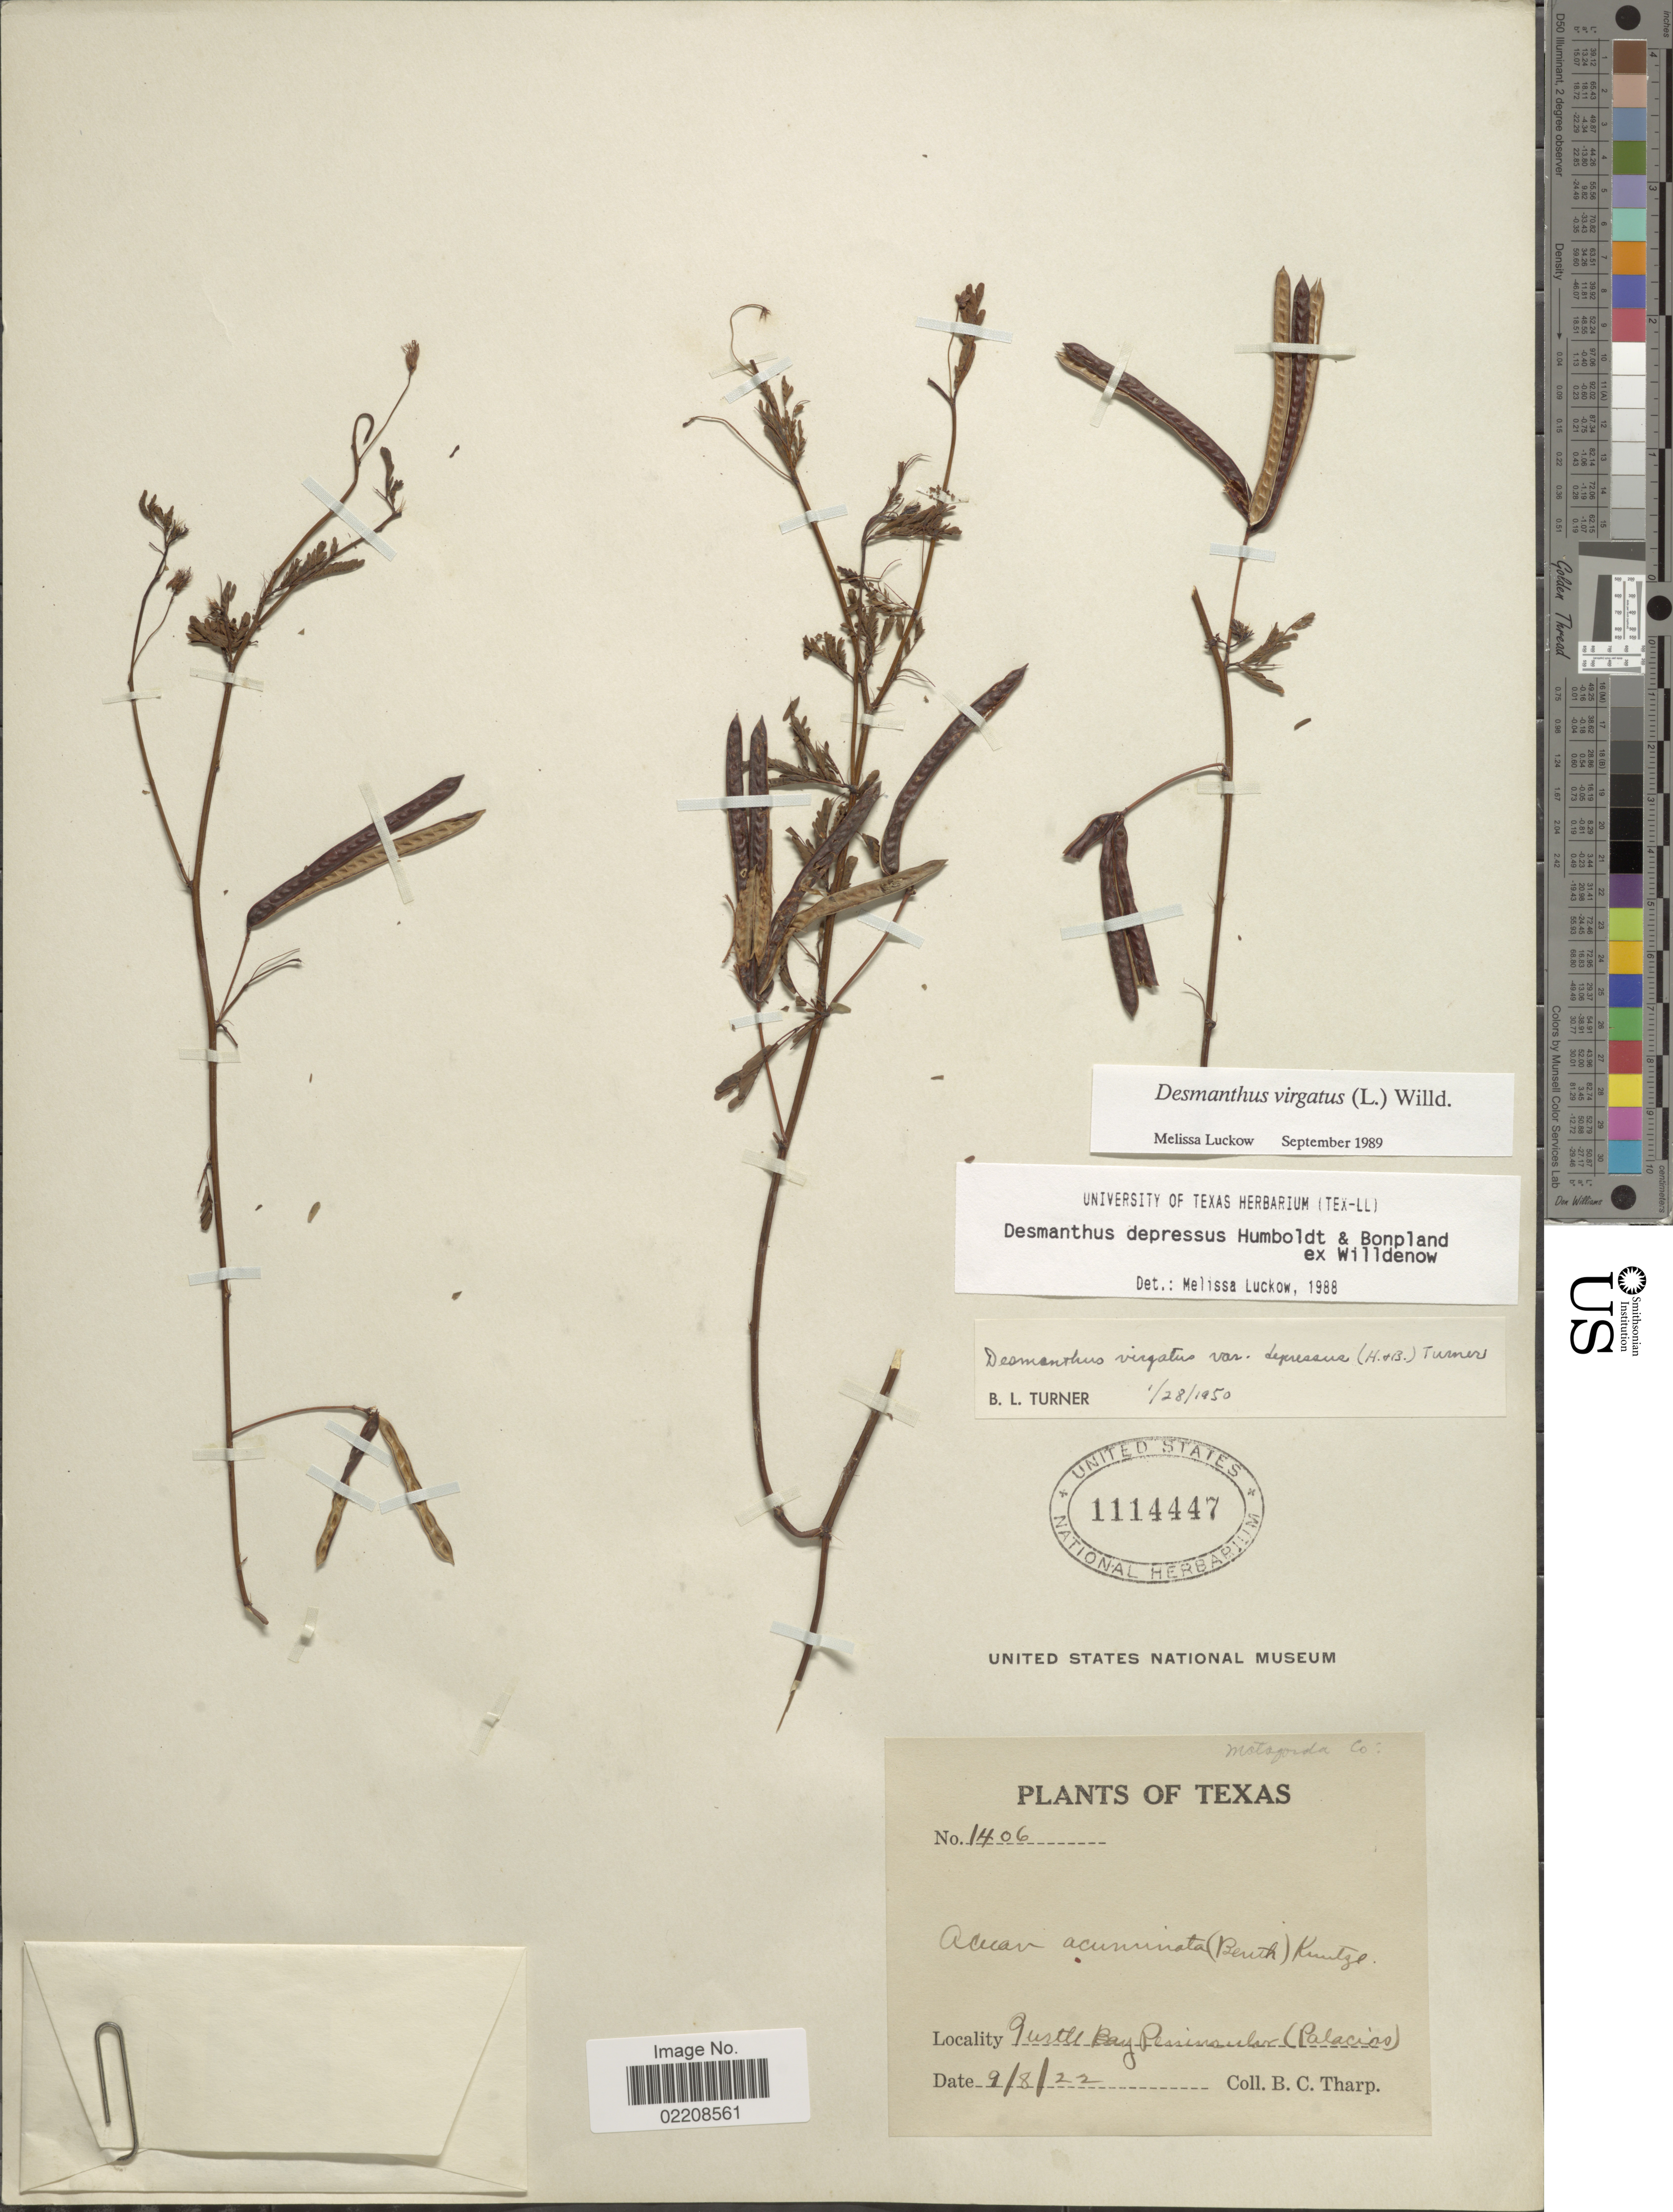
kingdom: Plantae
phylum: Tracheophyta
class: Magnoliopsida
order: Fabales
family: Fabaceae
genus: Desmanthus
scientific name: Desmanthus virgatus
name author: (L.) Willd.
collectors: B. C. Tharp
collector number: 1406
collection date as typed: Transcribed d/m/y: 8/9/22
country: United States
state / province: Texas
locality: Motagorda Co. Turtle Bay Pessinsular (Palacios)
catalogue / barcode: US 1114447